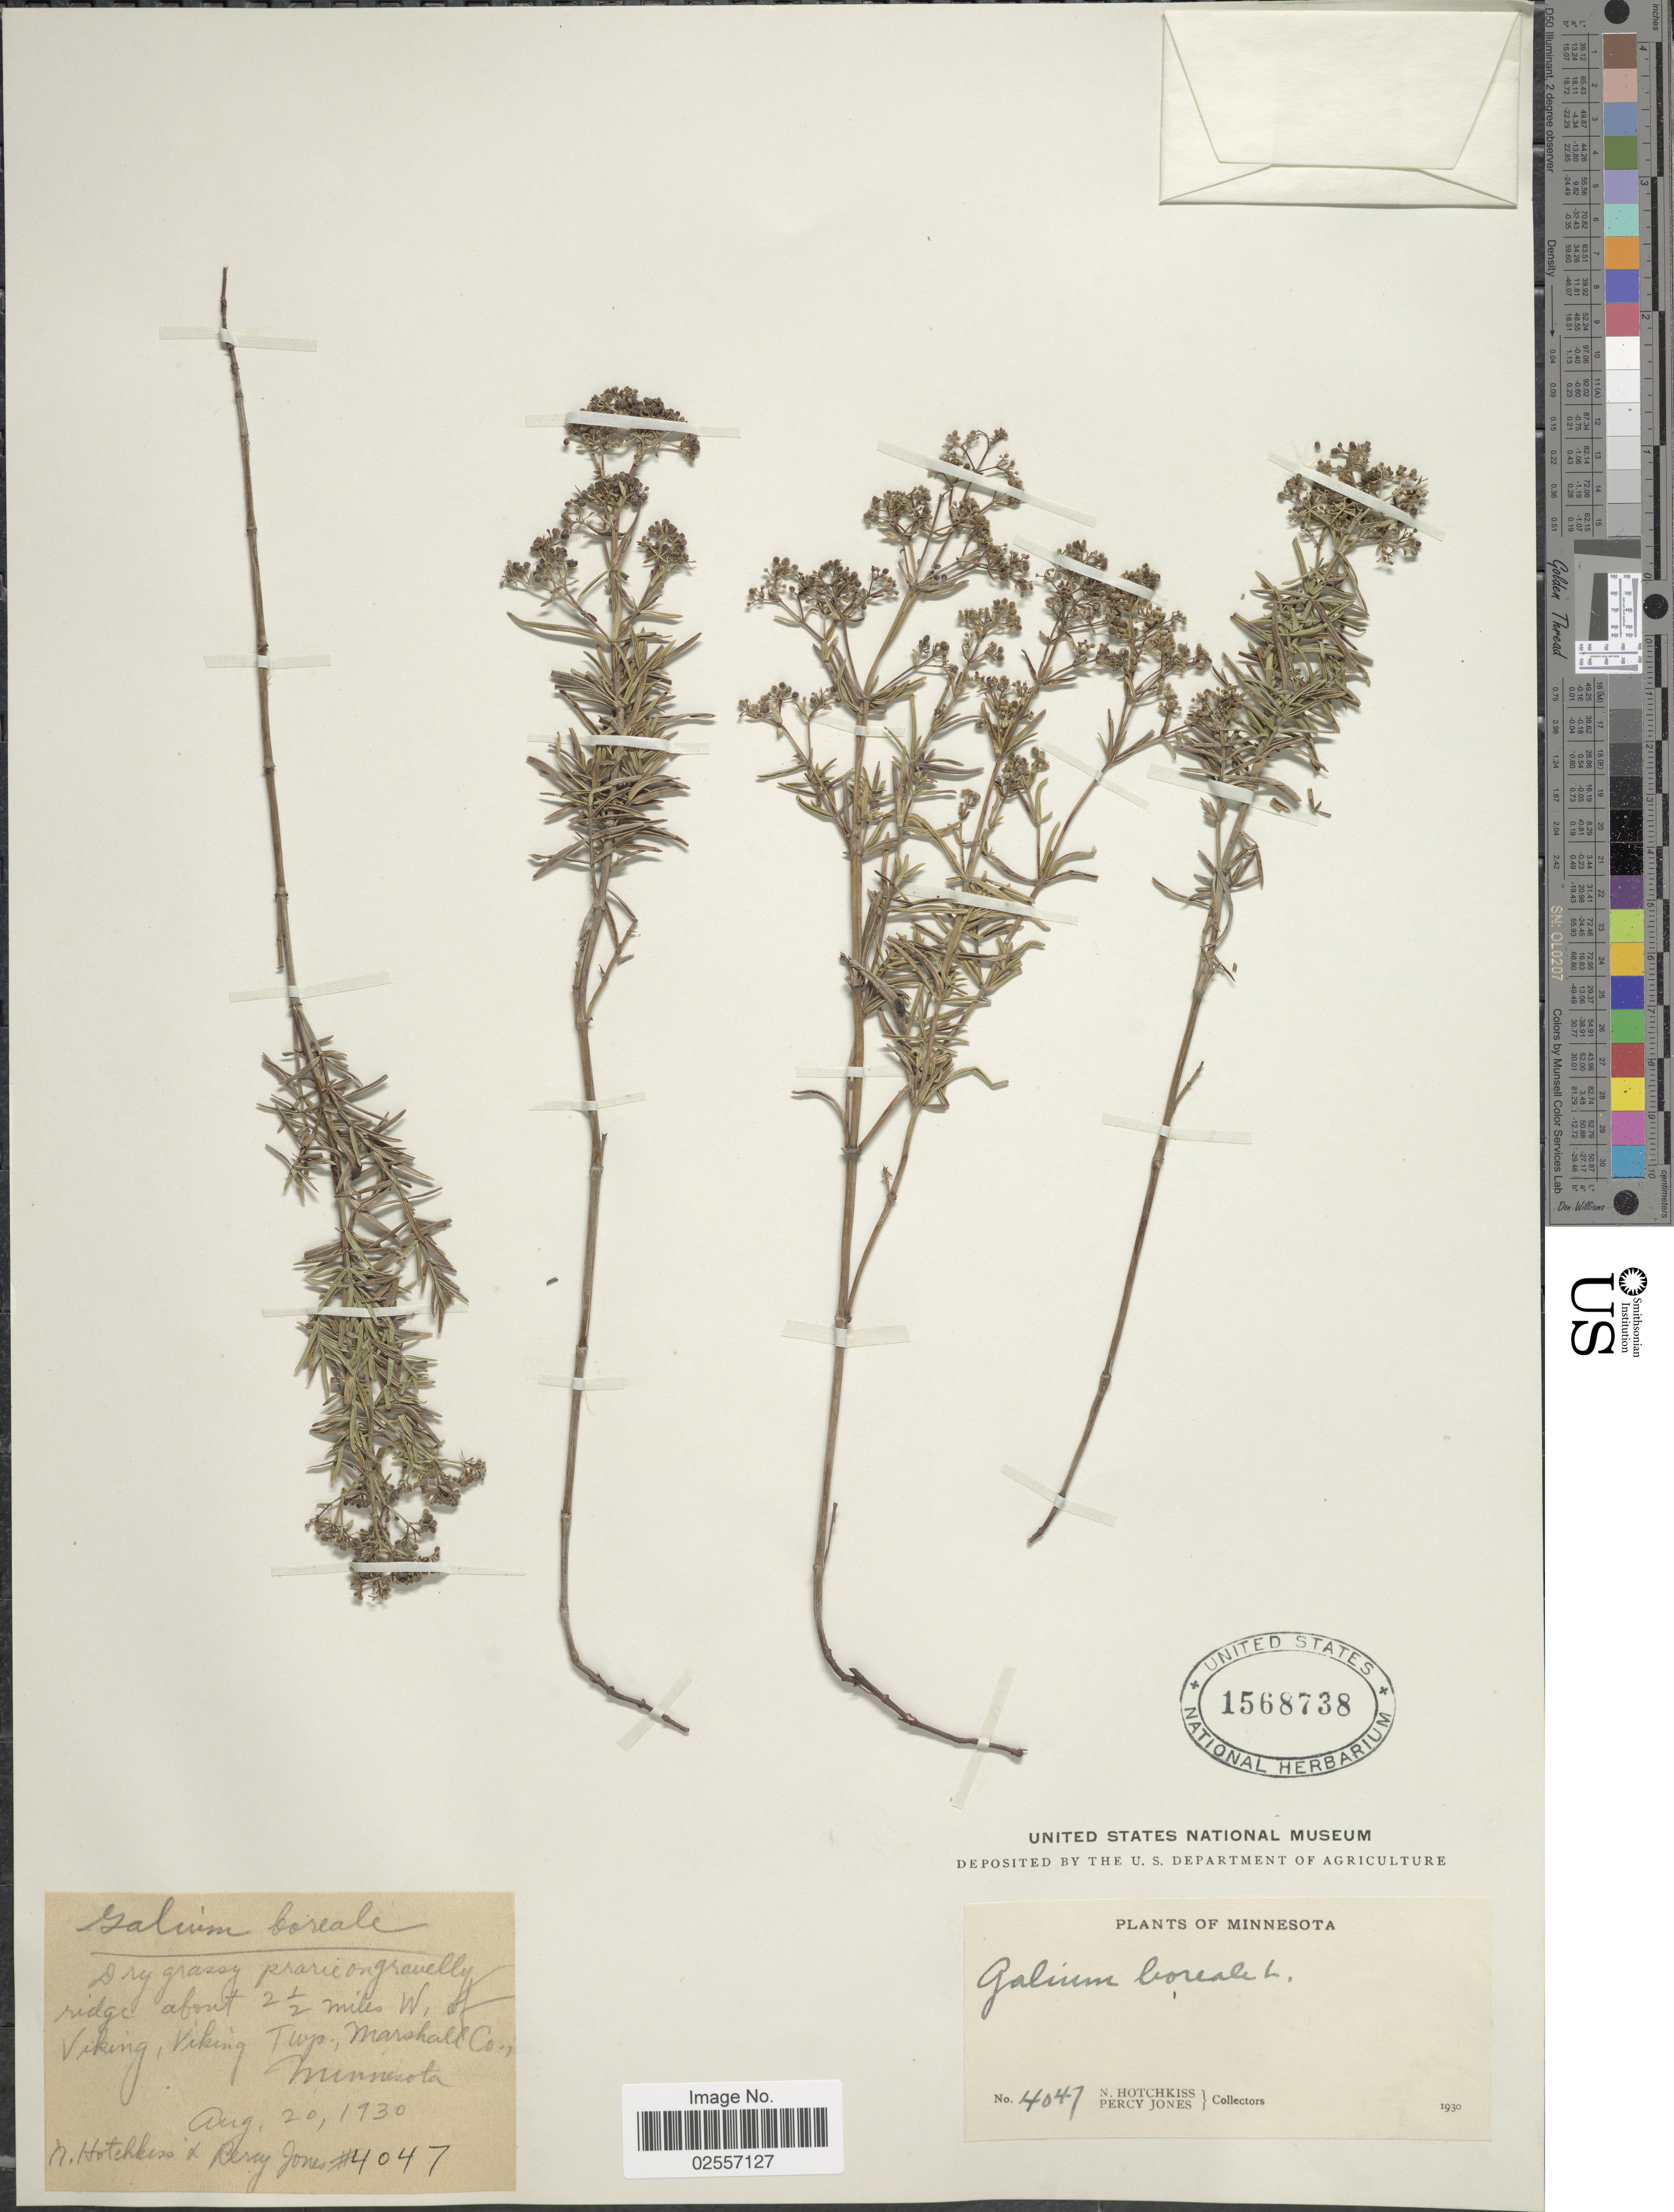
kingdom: Plantae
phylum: Tracheophyta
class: Magnoliopsida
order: Gentianales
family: Rubiaceae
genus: Galium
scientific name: Galium boreale L.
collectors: N. Hotchkiss & P. Jones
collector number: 4047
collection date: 1930-08-20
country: United States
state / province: Minnesota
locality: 2½ miles W. of Viking, Viking Twp., Marshall Co.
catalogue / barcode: US 1568738